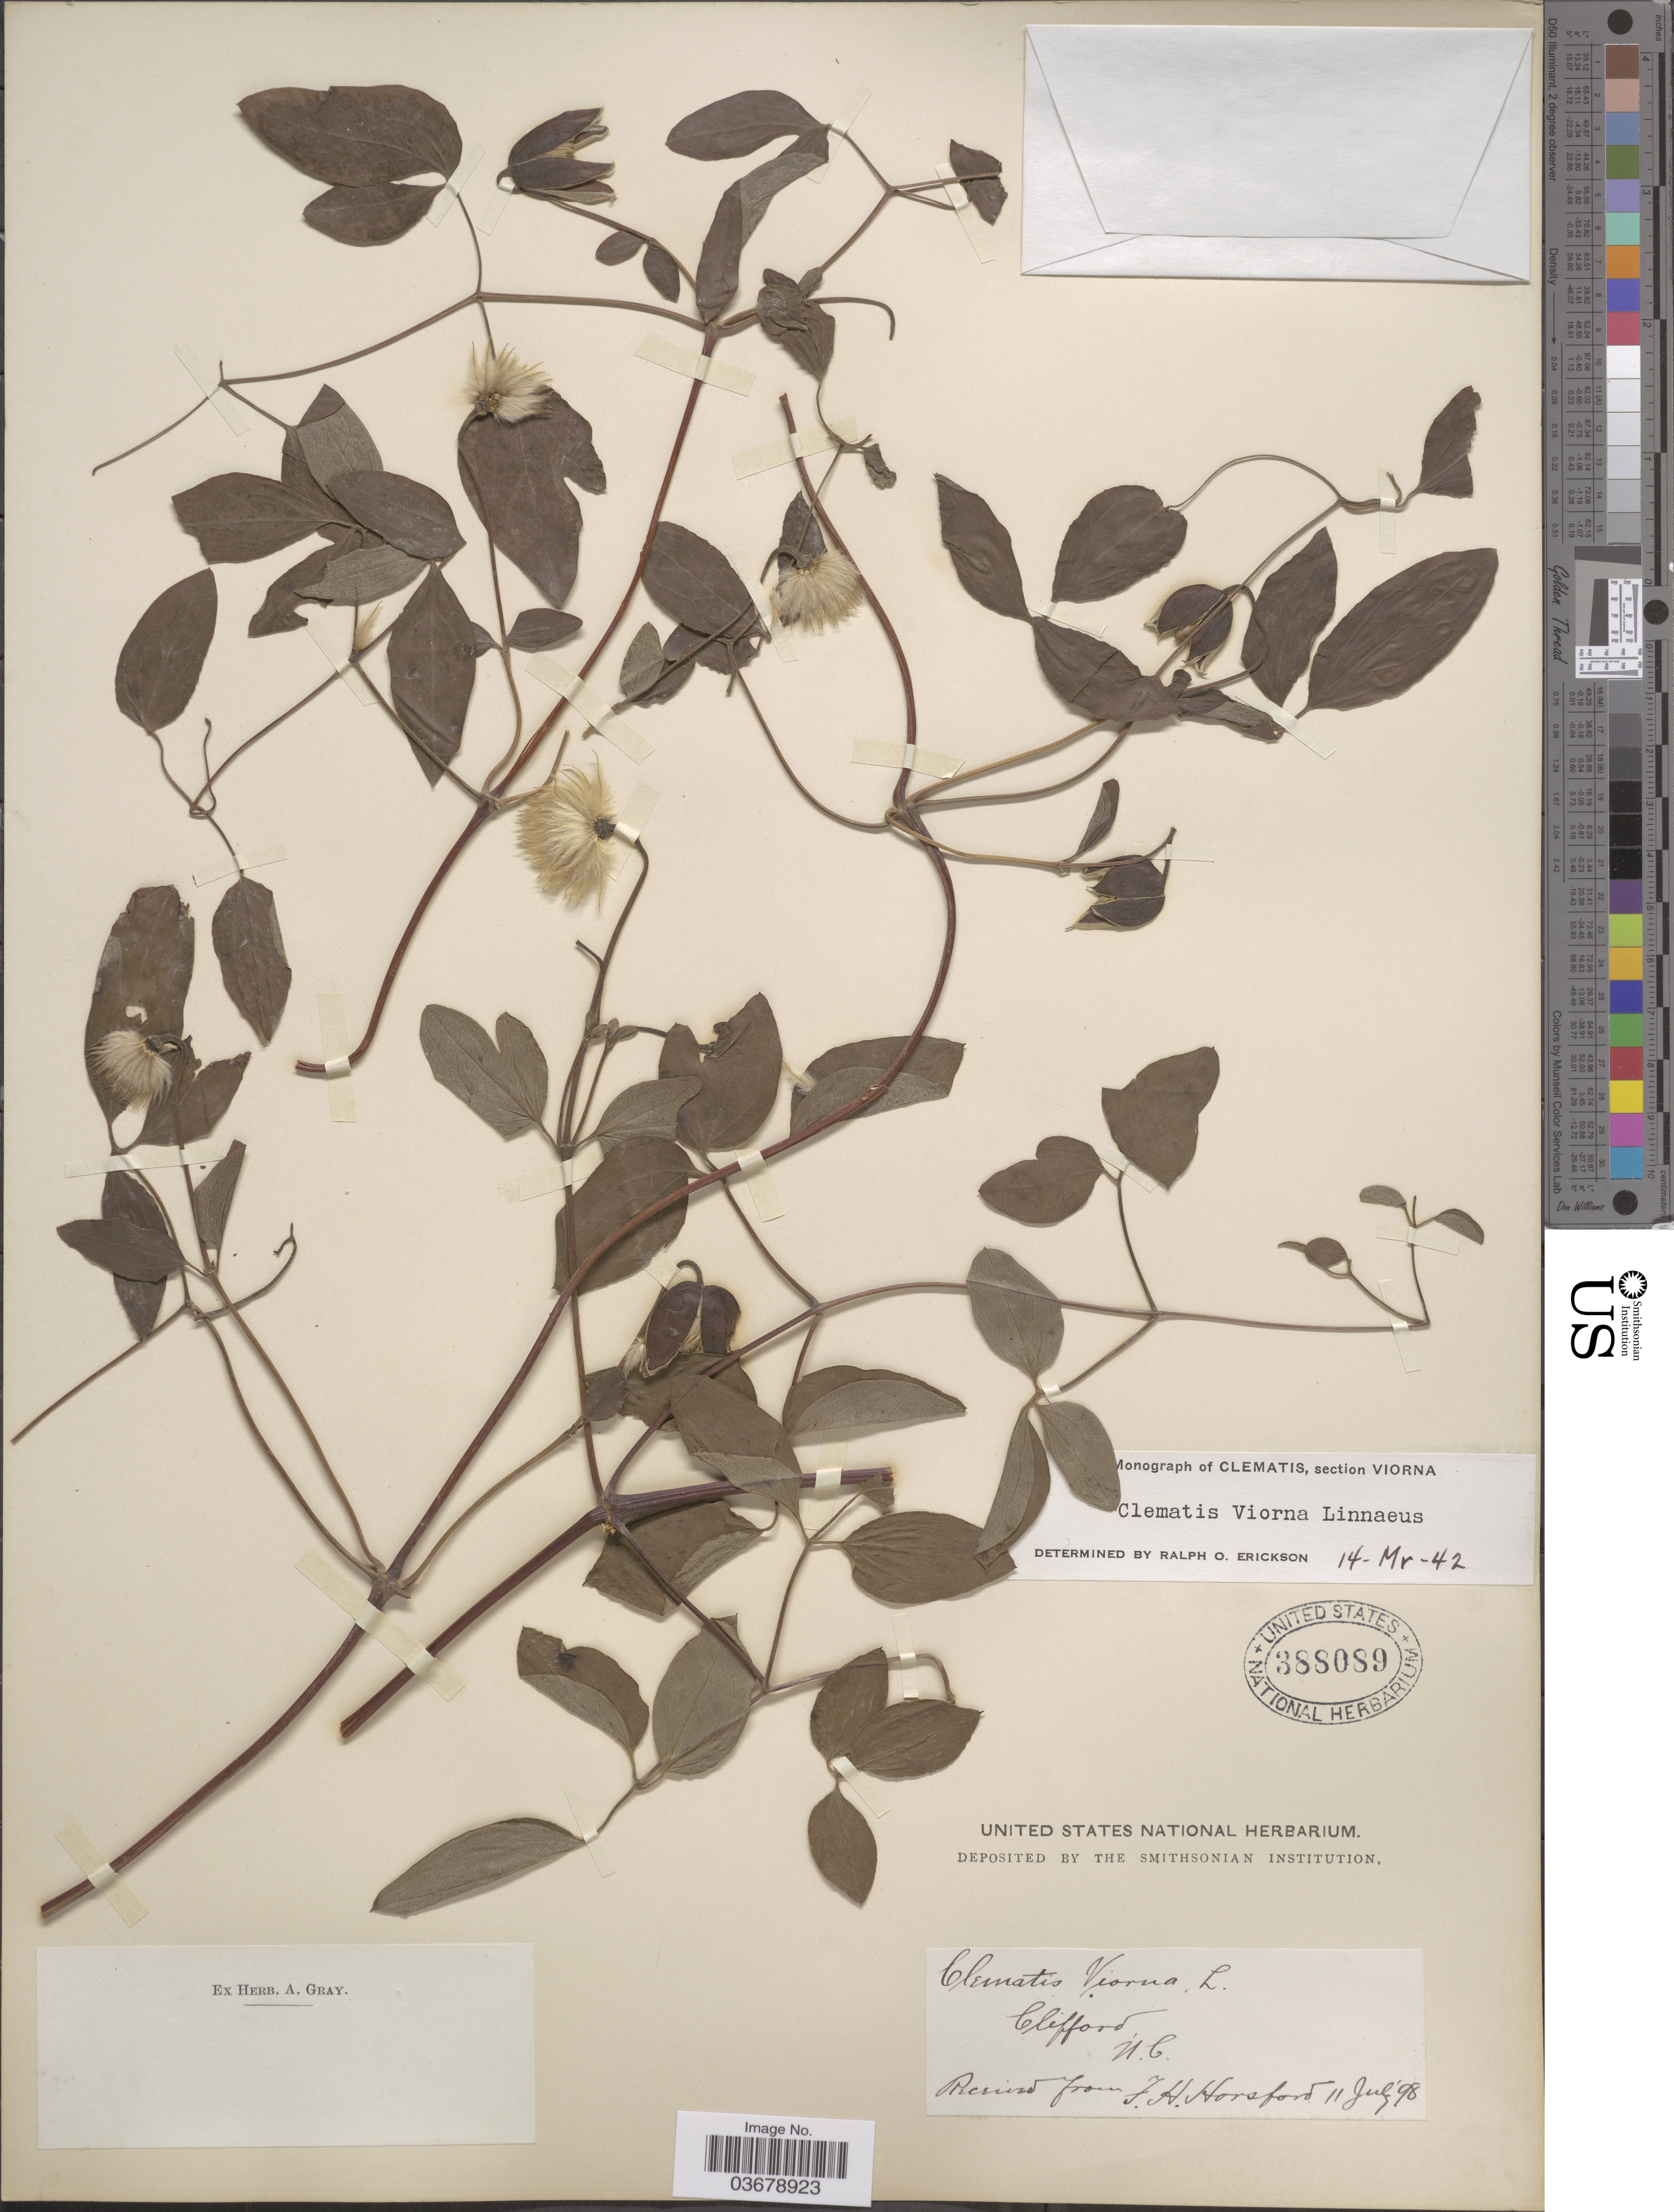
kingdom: Plantae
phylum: Tracheophyta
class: Magnoliopsida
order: Ranunculales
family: Ranunculaceae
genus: Clematis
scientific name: Clematis viorna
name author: L.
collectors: F. Horsford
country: United States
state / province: North Carolina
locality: Clifford.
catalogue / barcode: US 388089